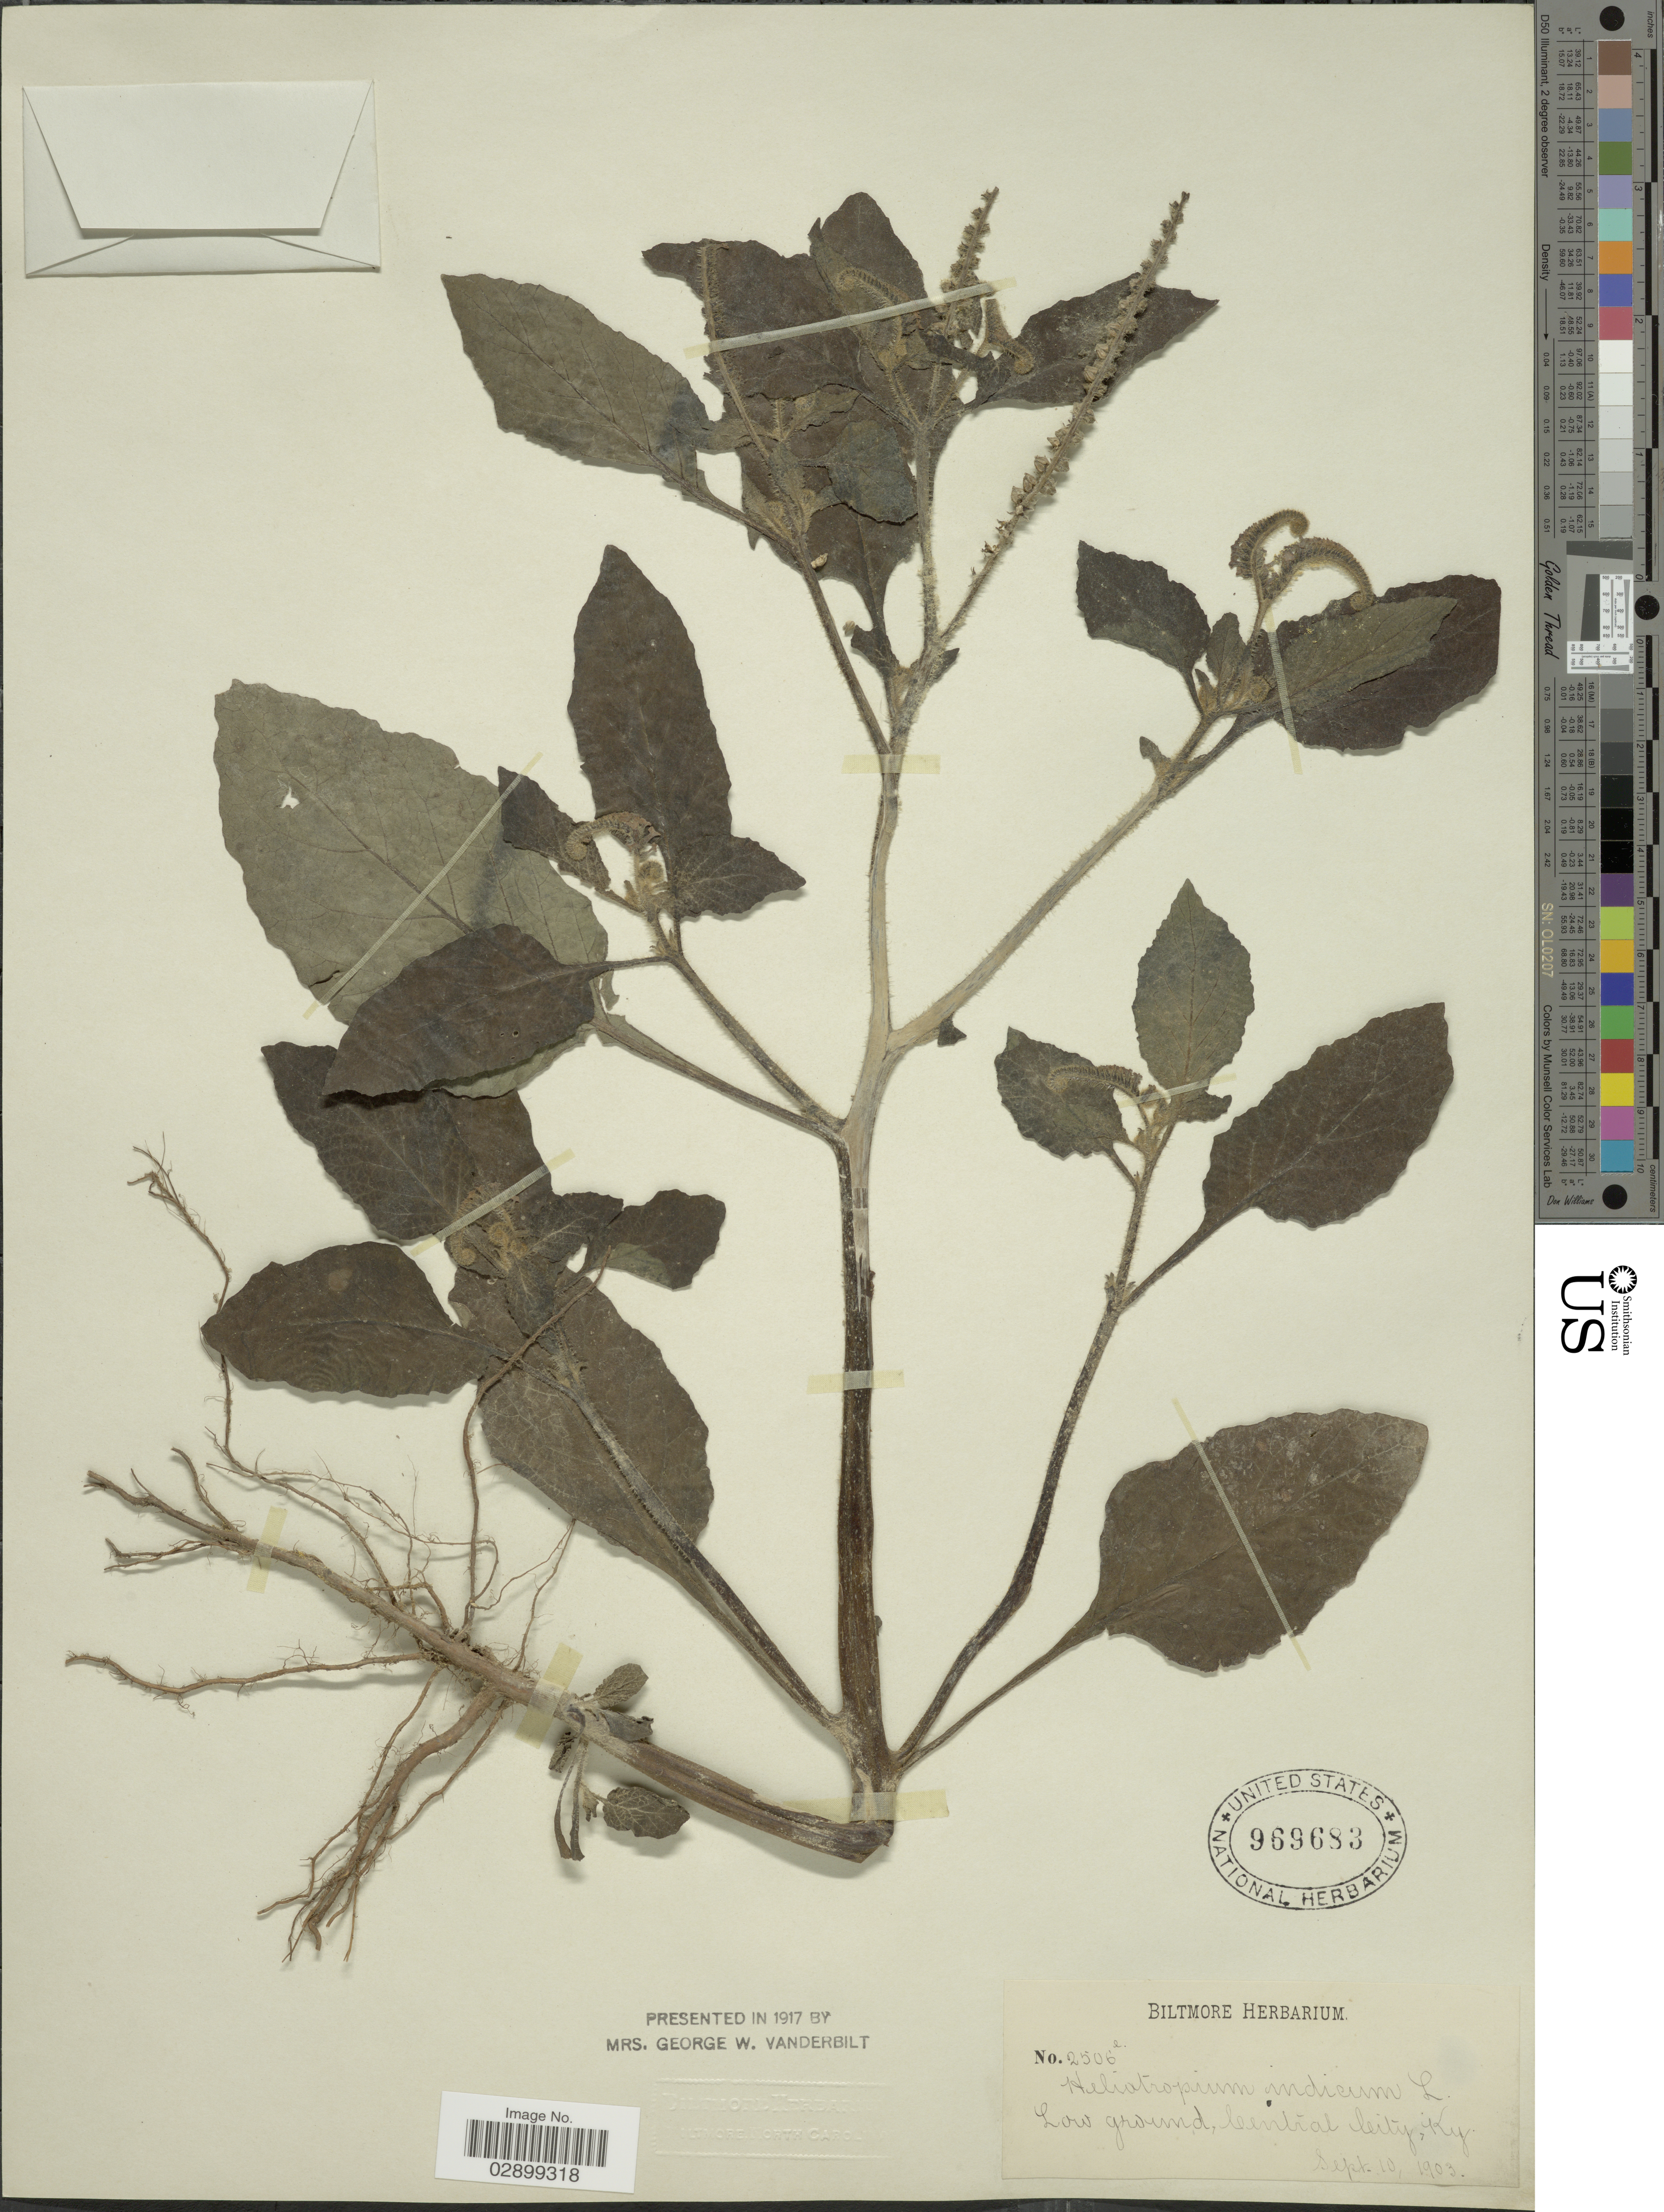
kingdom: Plantae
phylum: Tracheophyta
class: Magnoliopsida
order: Boraginales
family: Heliotropiaceae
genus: Heliotropium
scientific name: Heliotropium indicum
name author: L.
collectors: ex herb. Biltmore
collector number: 2506e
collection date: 1903-09-10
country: United States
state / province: Kentucky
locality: Central City, Ky.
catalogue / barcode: US 969683